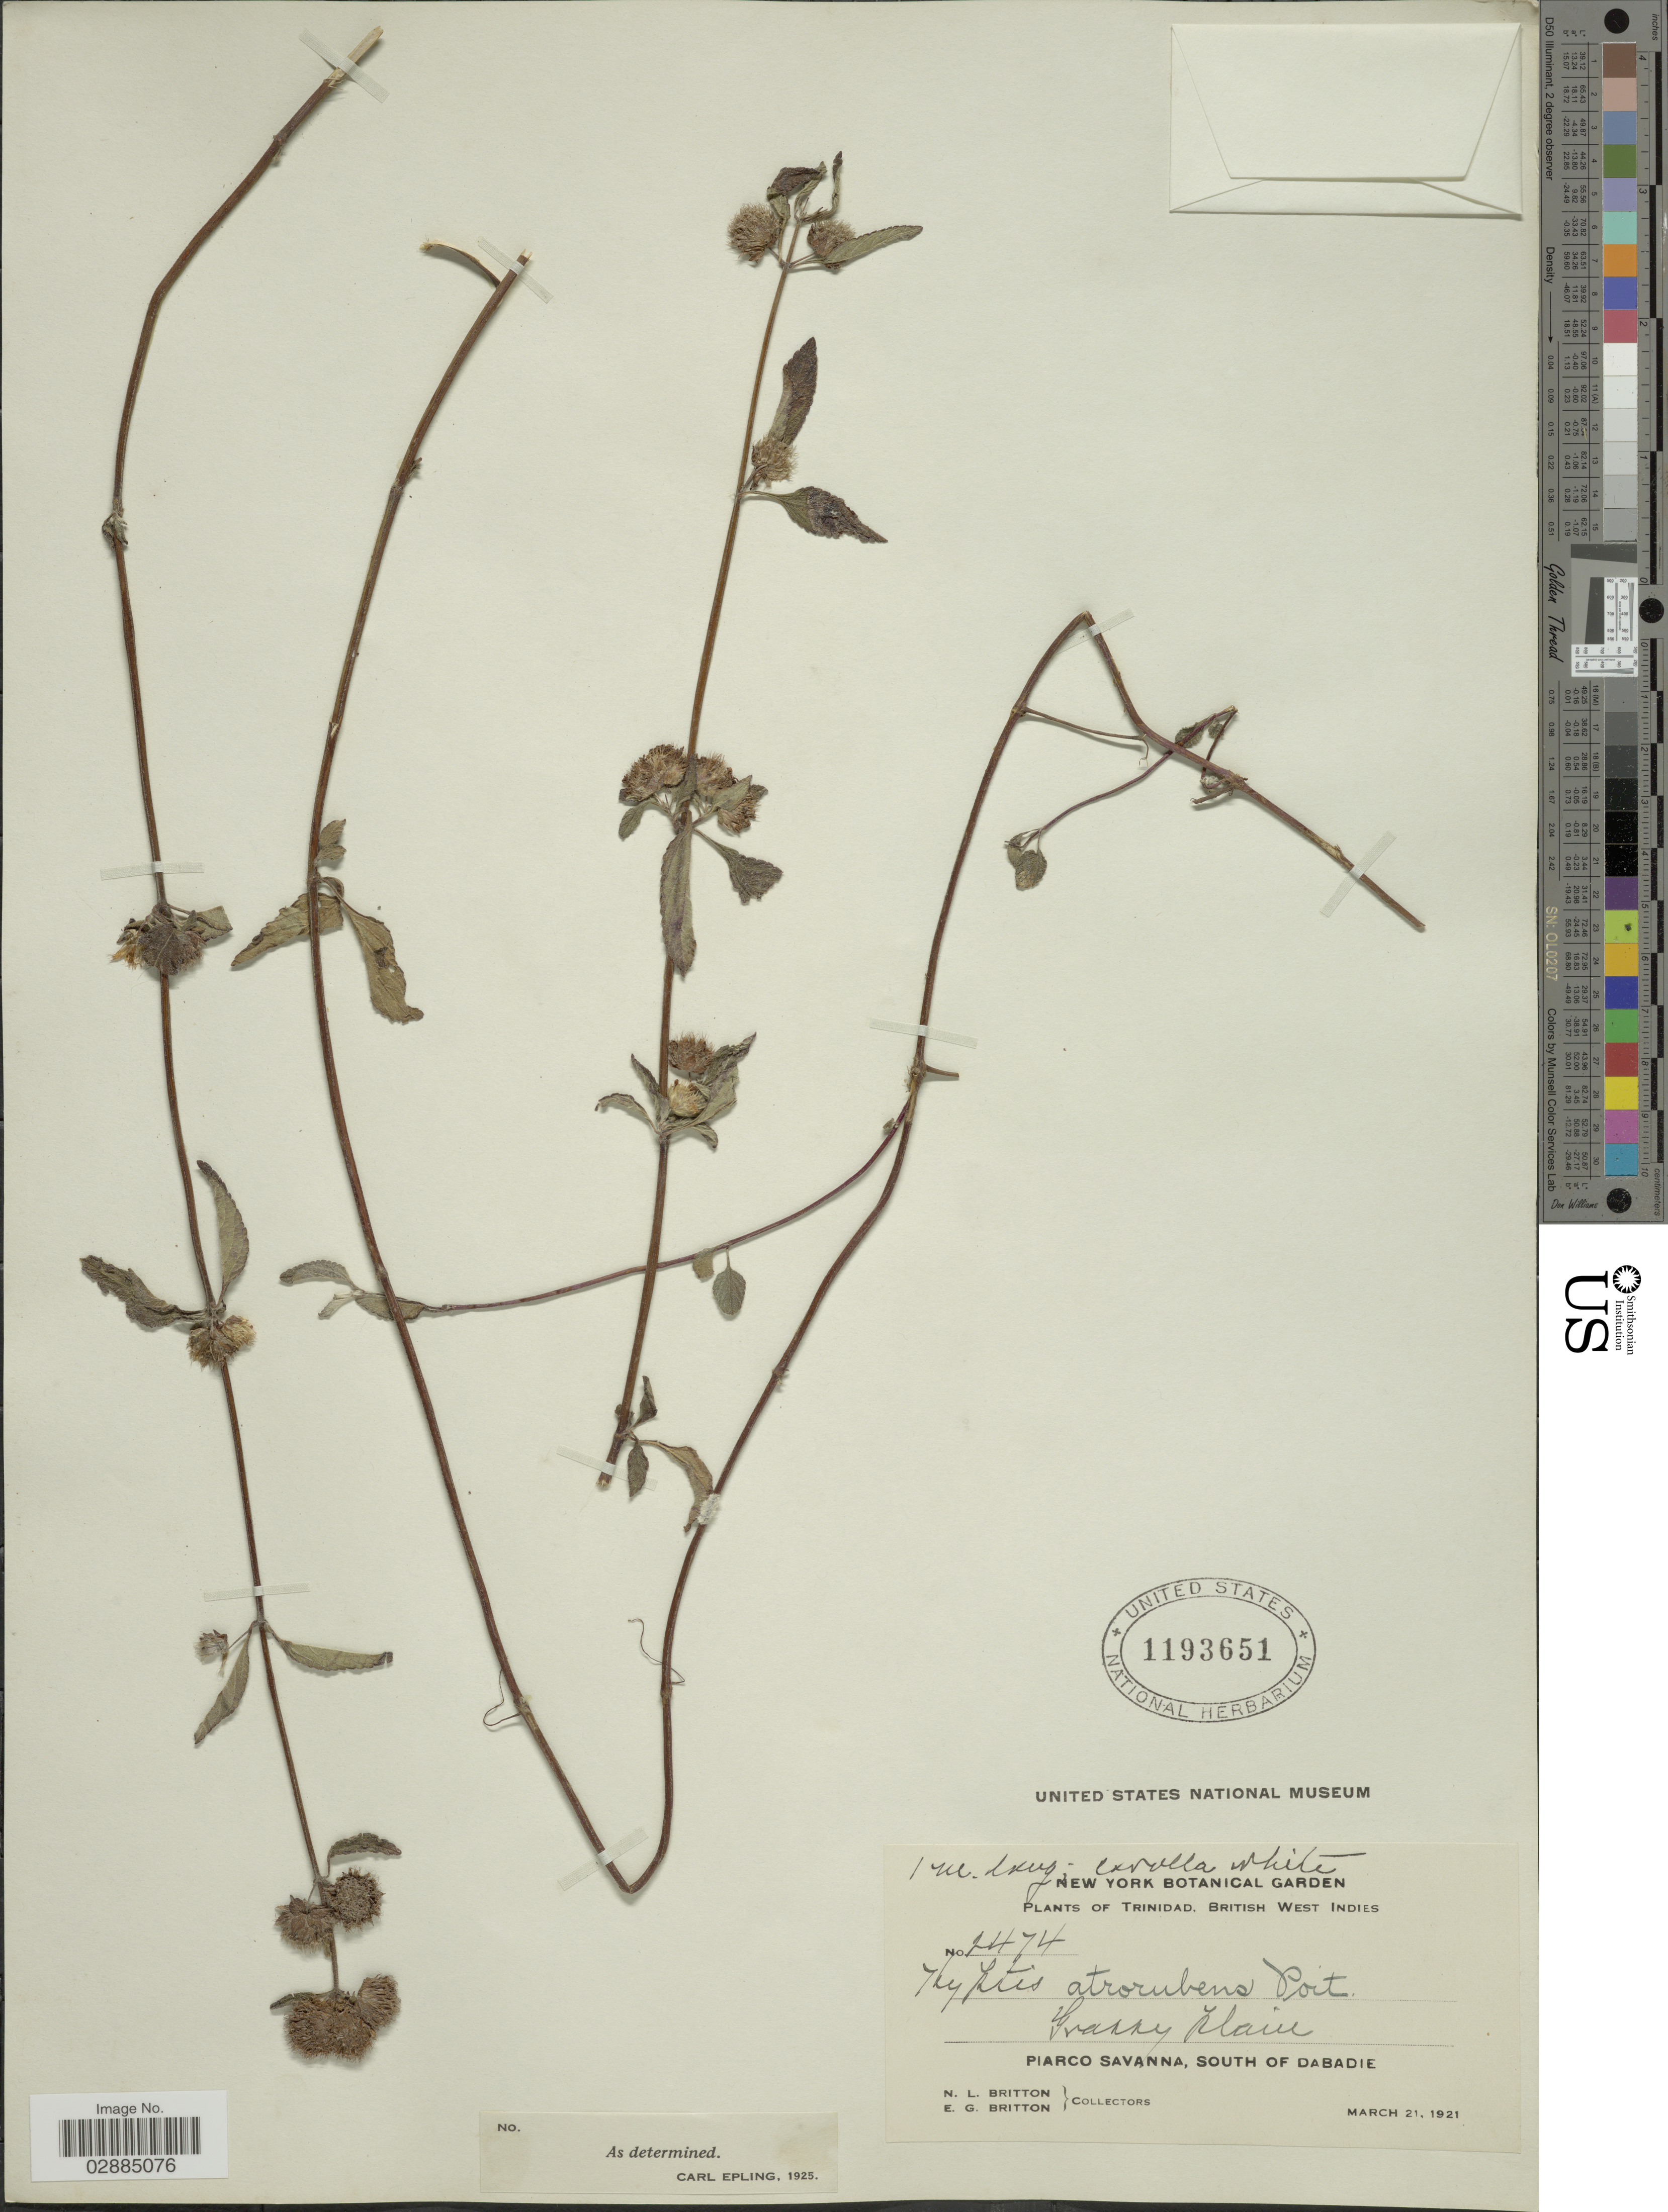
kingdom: Plantae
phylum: Tracheophyta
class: Magnoliopsida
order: Lamiales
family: Lamiaceae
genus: Hyptis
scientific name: Hyptis atrorubens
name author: Poit.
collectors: N. Britton & E. G. Britton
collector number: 2474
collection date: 1921-03-21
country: Trinidad and Tobago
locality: Trinidad, British West Indies, Grassy Plaine, Piarco Savanna, South of Dabadie.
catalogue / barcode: US 1193651